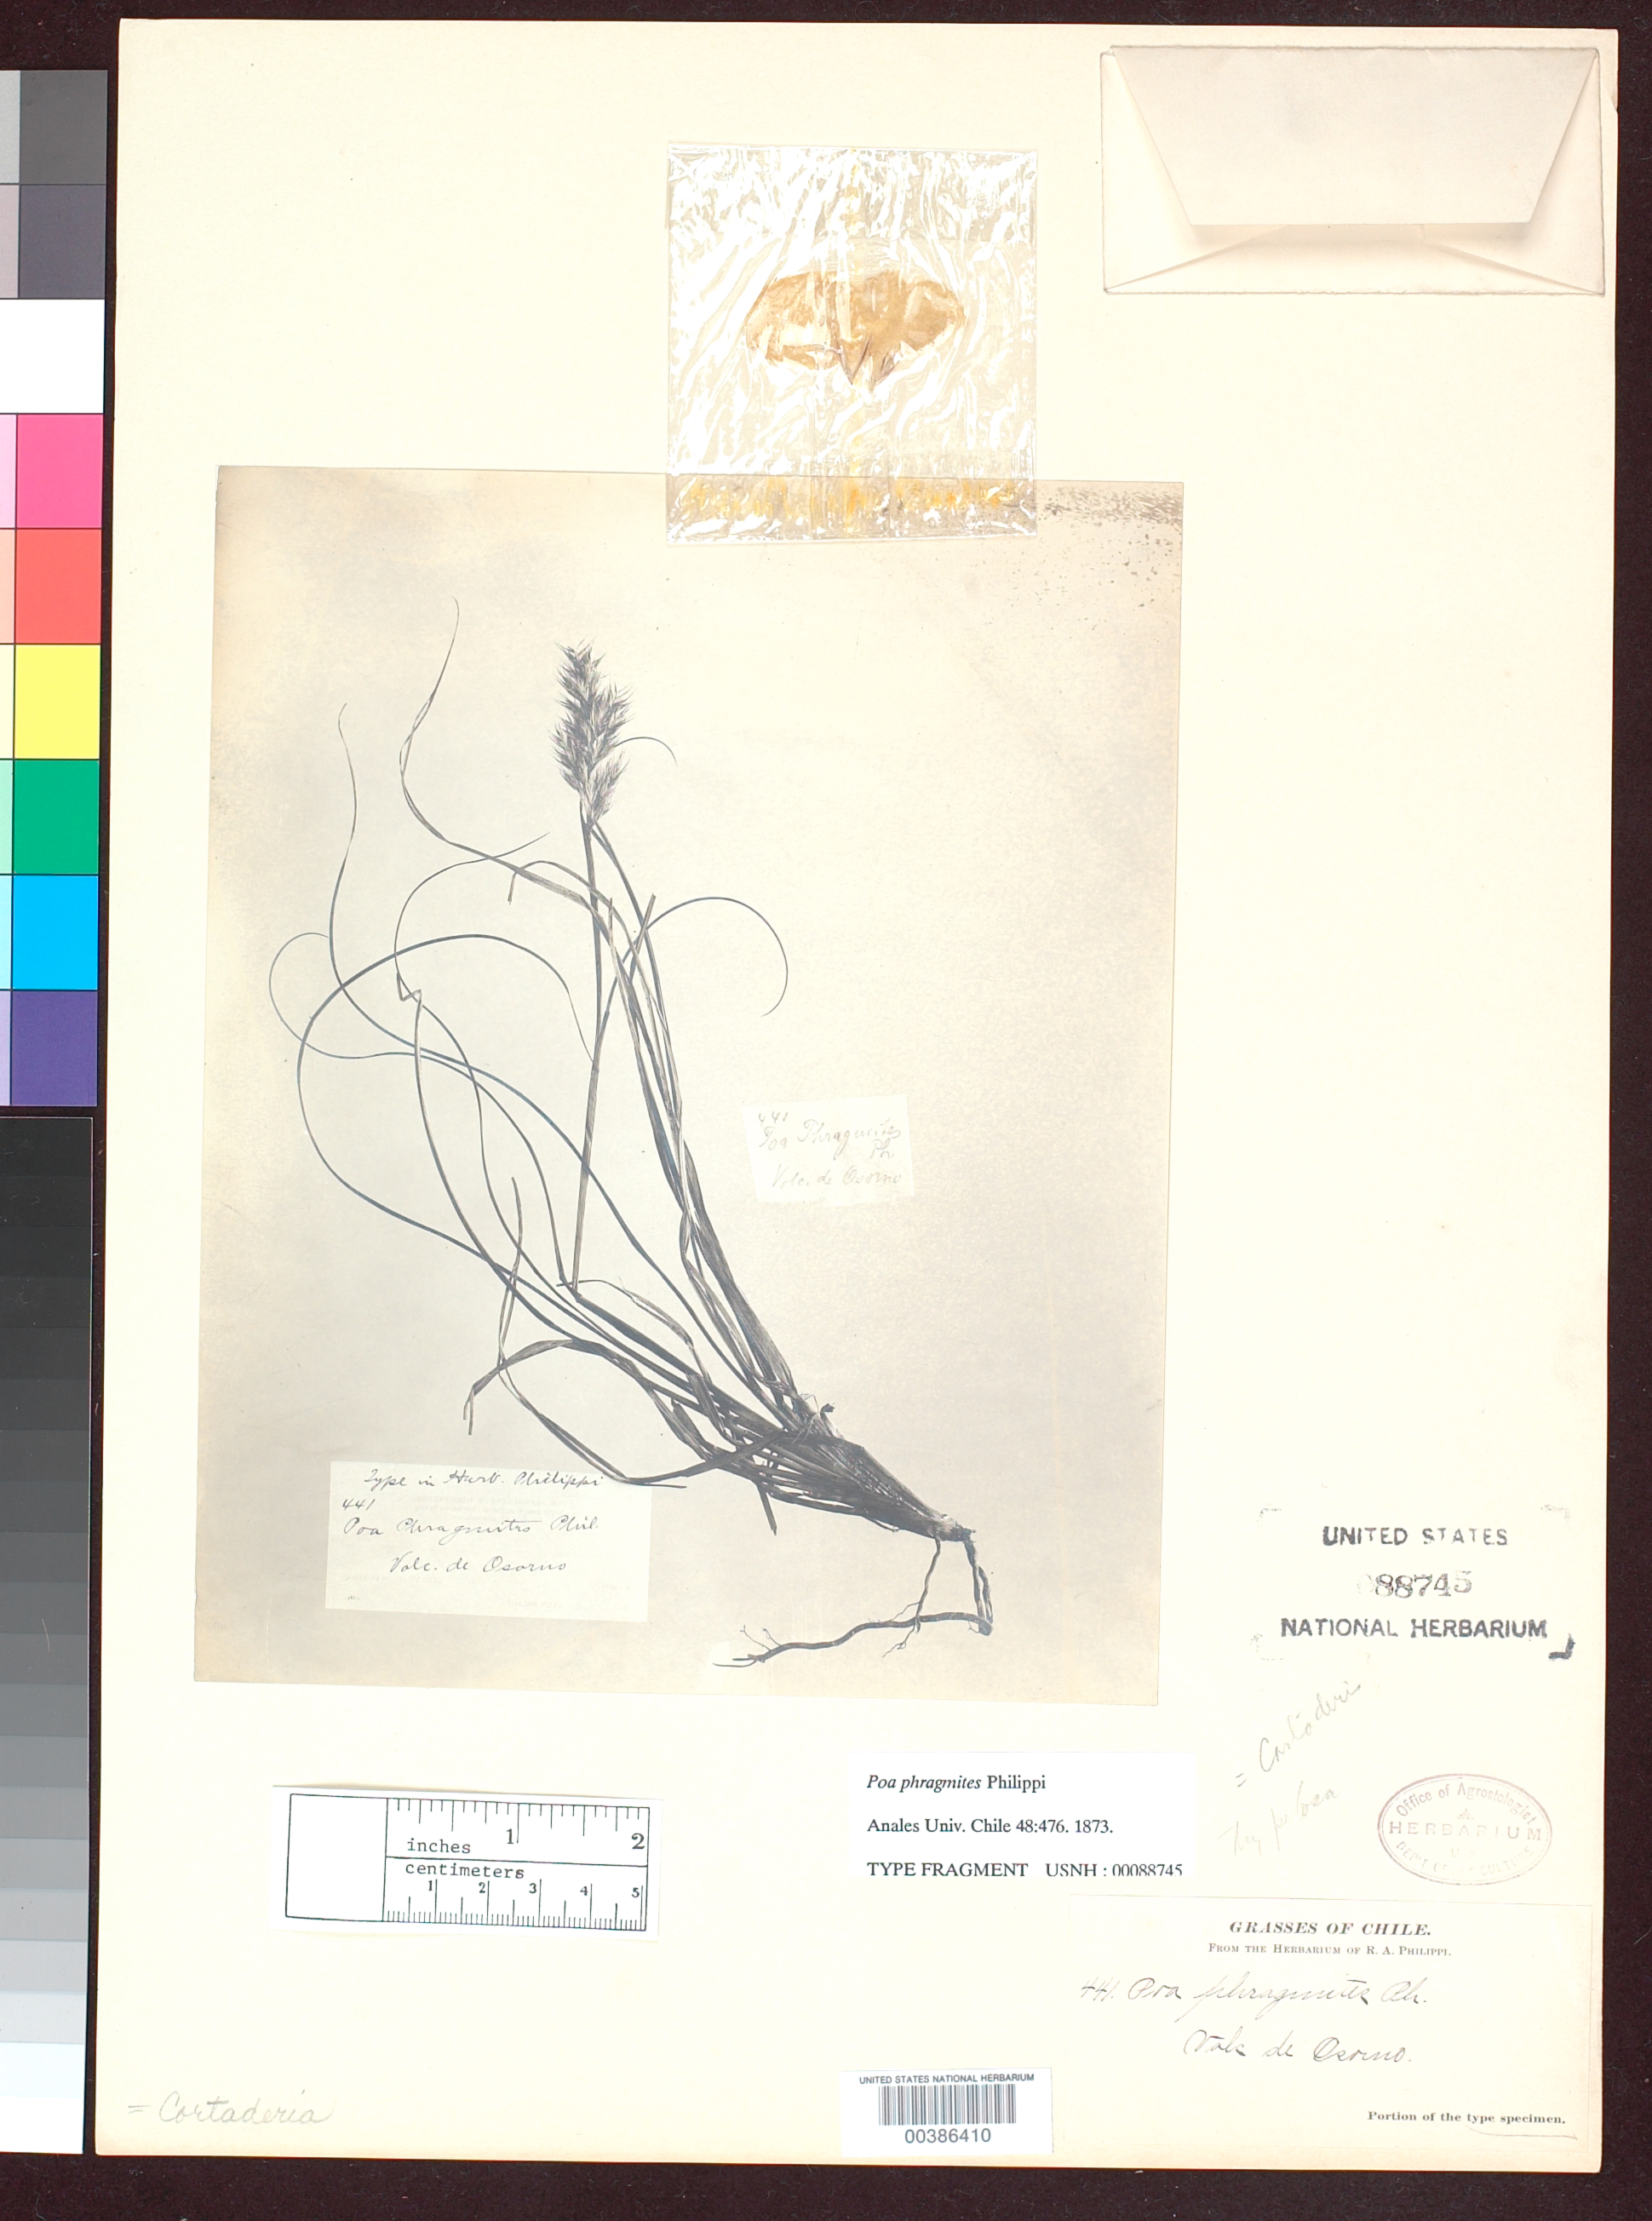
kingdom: Plantae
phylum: Tracheophyta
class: Liliopsida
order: Poales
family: Poaceae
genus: Poa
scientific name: Poa phragmites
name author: Phil.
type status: Type Fragment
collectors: R. A. Philippi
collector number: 441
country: Chile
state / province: Los Lagos (X)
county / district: Llanquihue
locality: Volcan de Osorno.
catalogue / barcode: US 88745